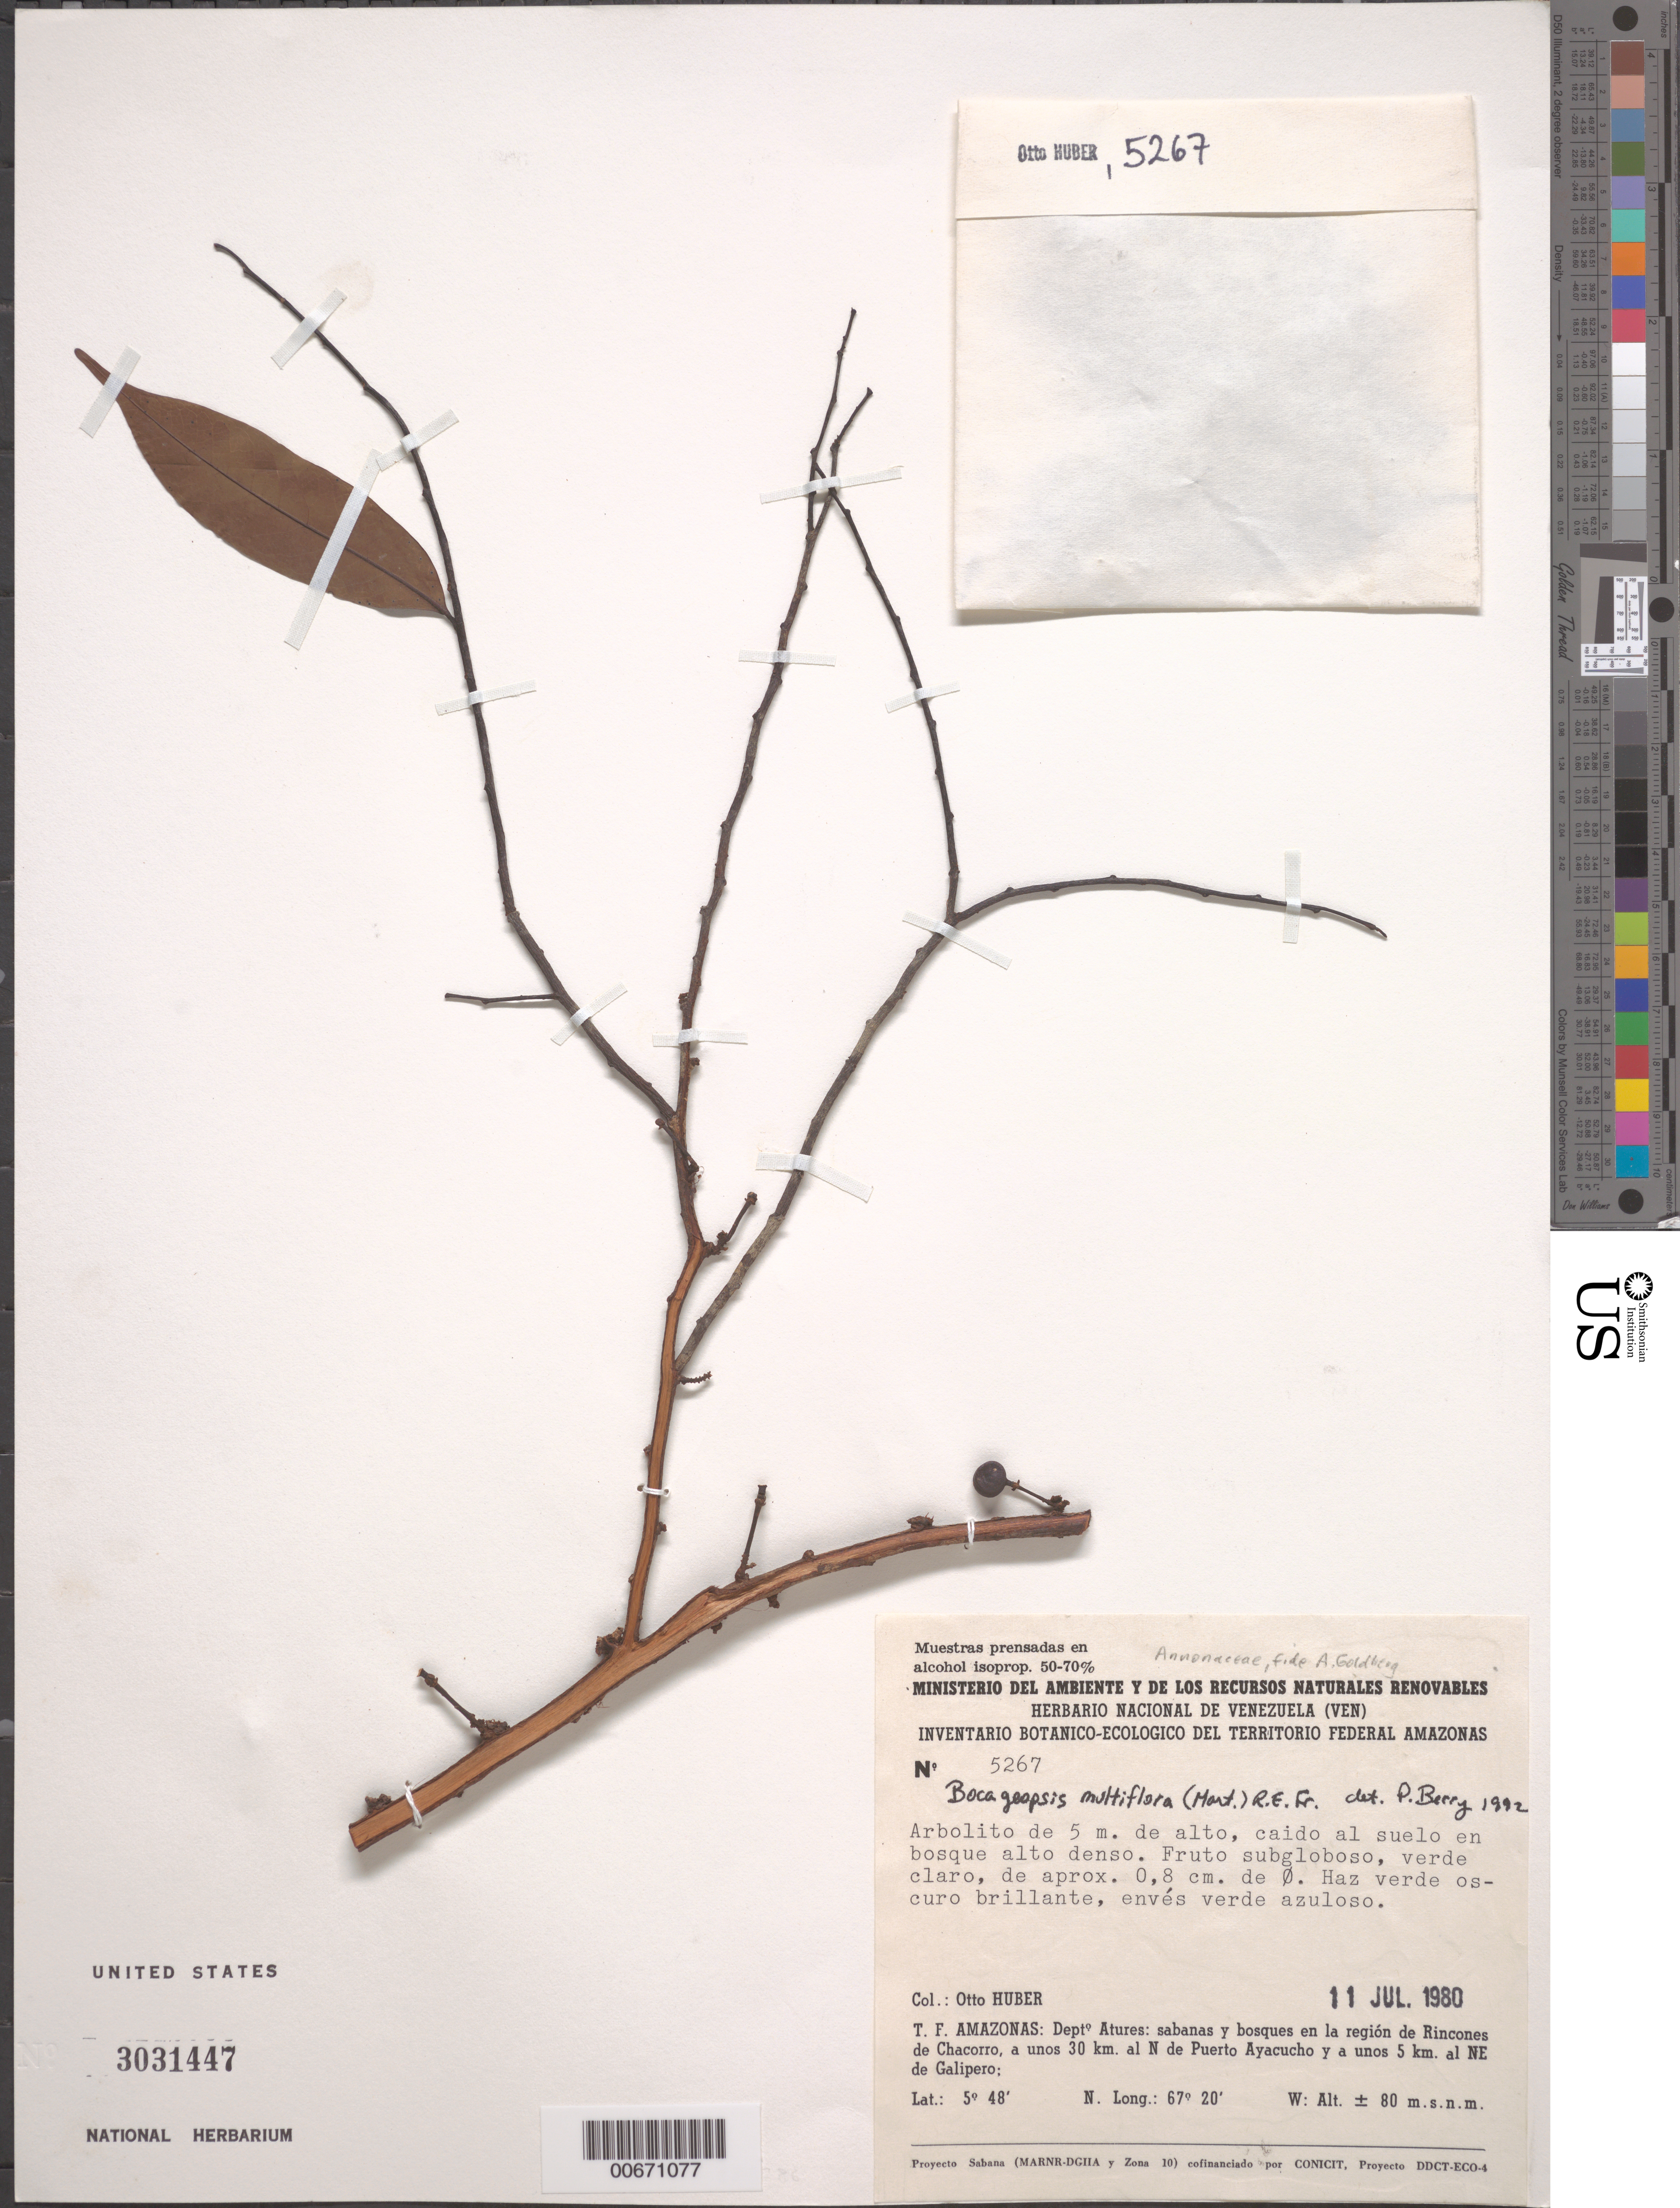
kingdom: Plantae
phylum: Tracheophyta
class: Magnoliopsida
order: Magnoliales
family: Annonaceae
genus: Bocageopsis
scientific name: Bocageopsis multiflora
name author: (Mart.) R.E. Fr.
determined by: Berry, P. E., (WIS), University of Wisconsin - Madison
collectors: O. Huber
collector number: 5267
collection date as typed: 11-Jul-80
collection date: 1980-07-11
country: Venezuela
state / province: Amazonas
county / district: Atures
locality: Rincones de Chacorro, 30 km N de Puerto Ayacucho, 5 km NE Galipero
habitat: Sabanas y bosques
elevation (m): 80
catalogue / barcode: US 3031447